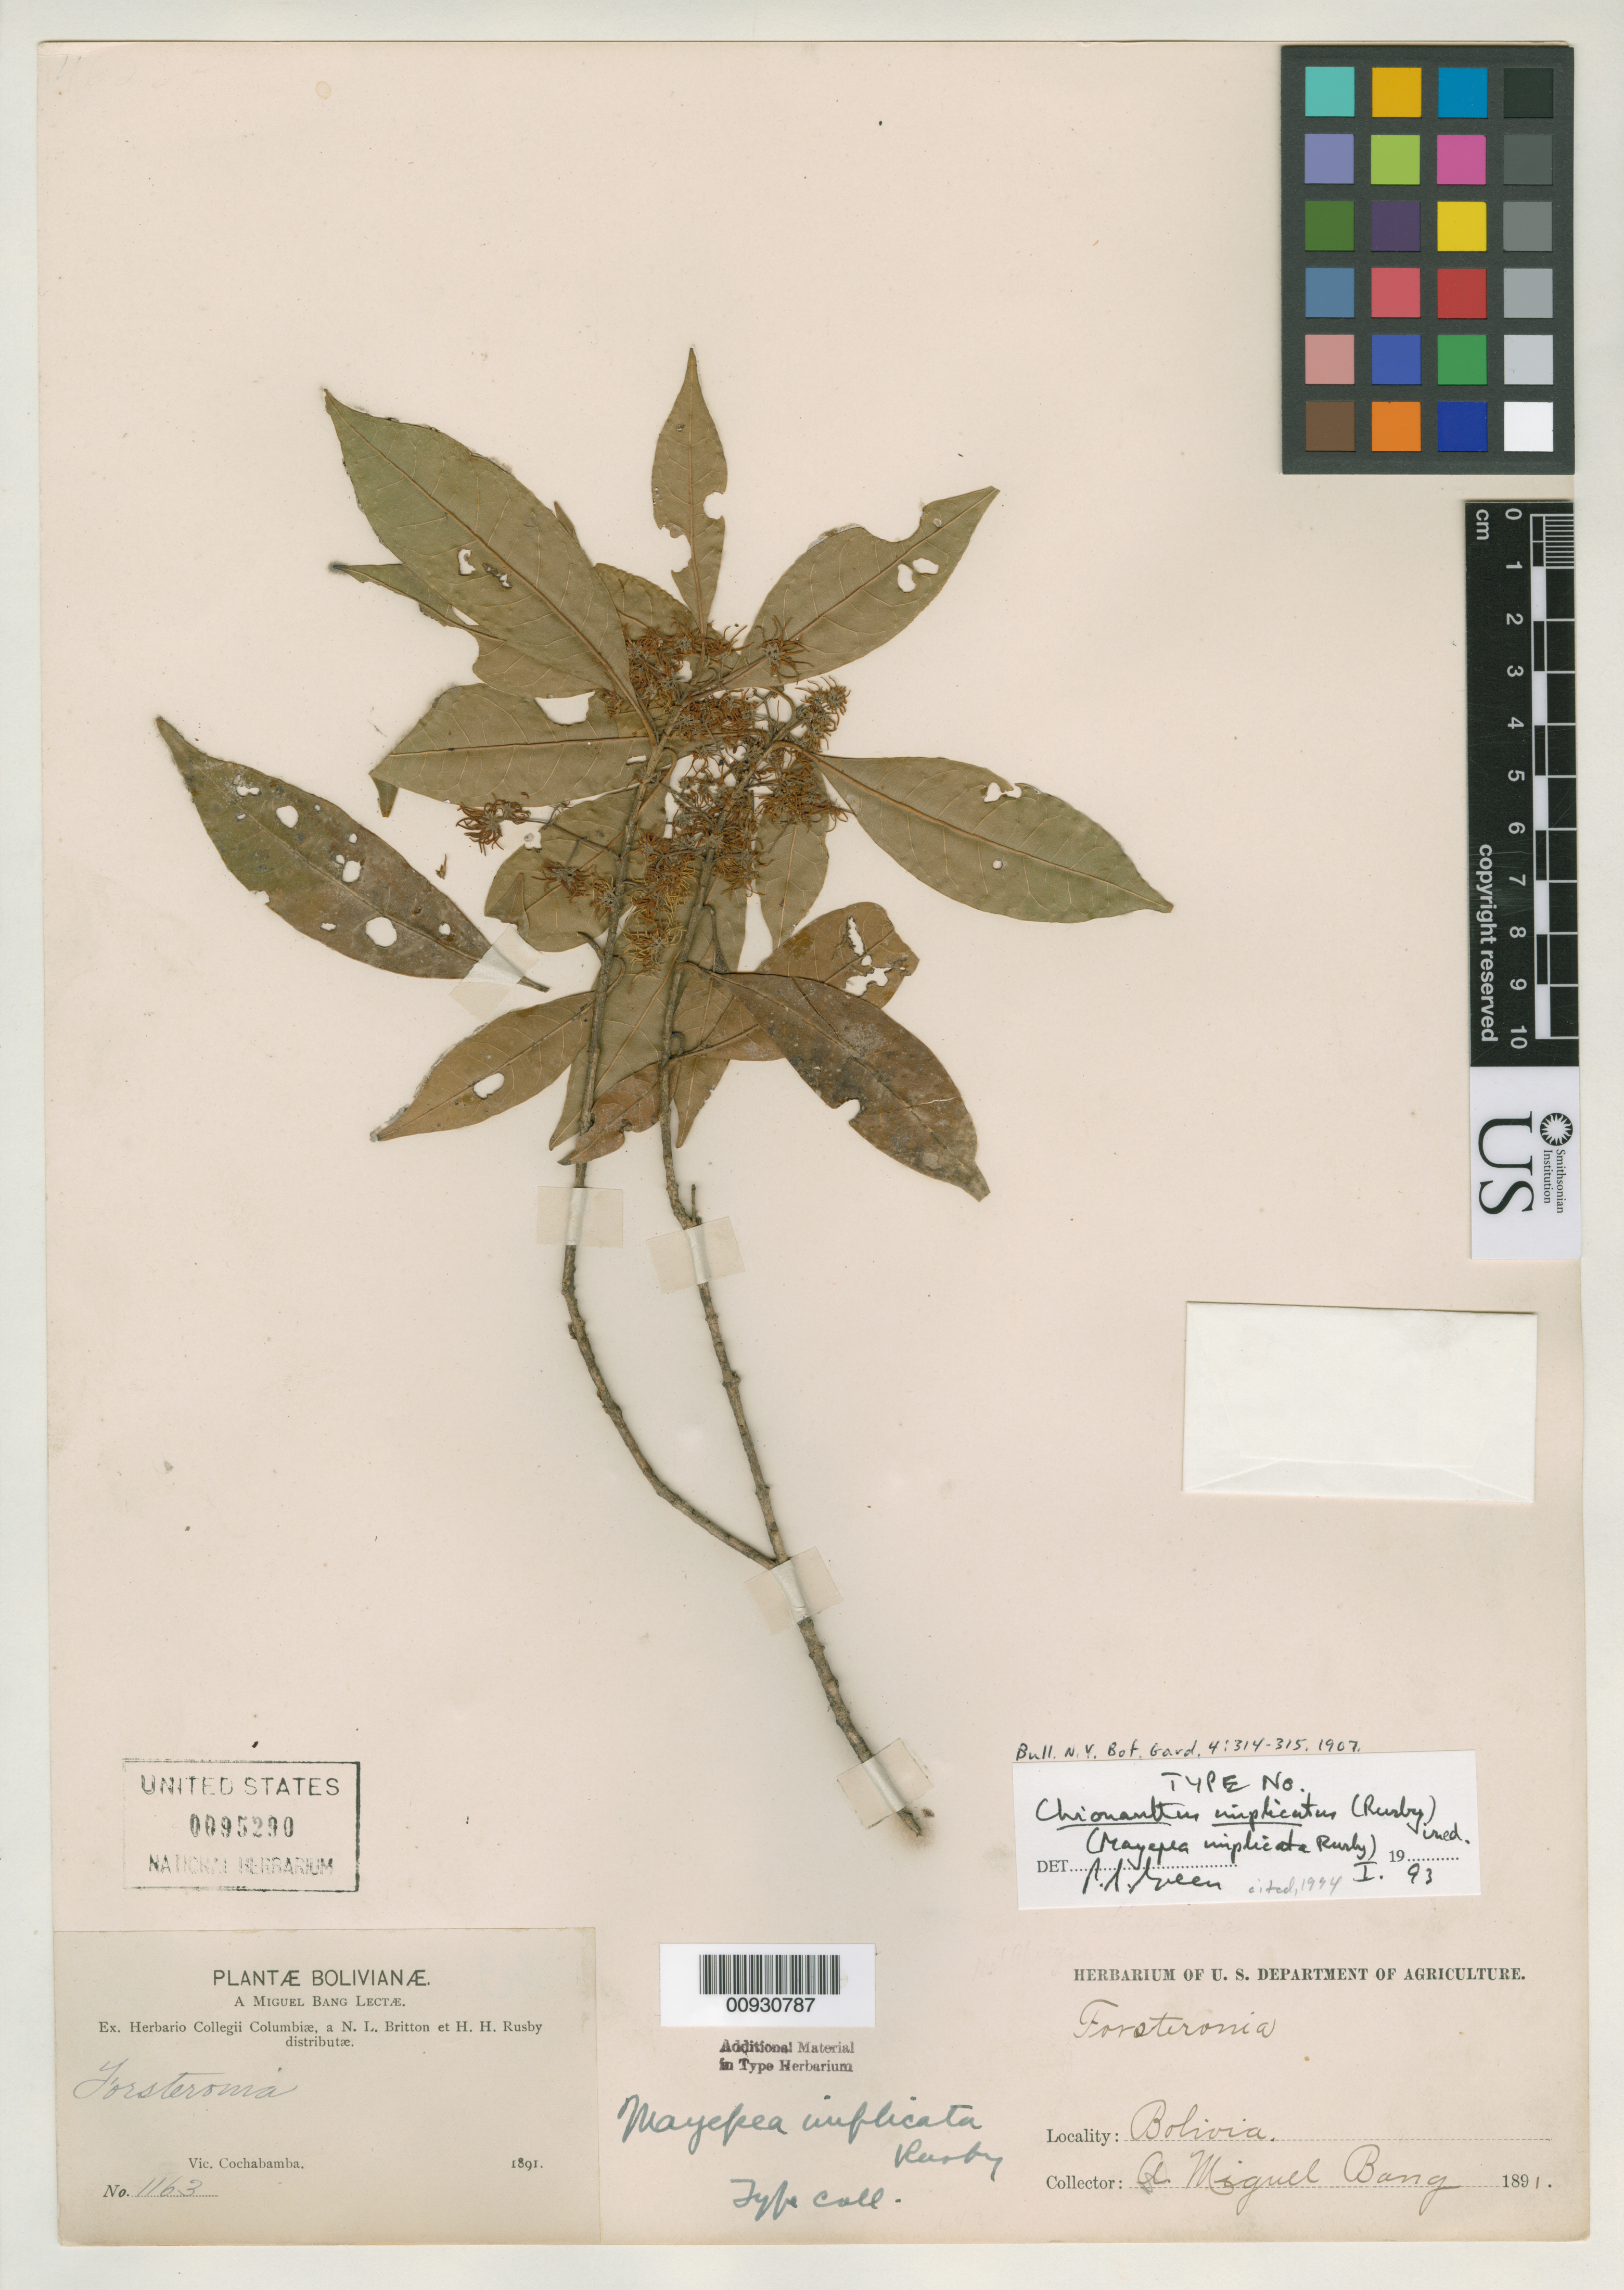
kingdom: Plantae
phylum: Tracheophyta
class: Magnoliopsida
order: Lamiales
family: Oleaceae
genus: Mayepea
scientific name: Mayepea implicata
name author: Rusby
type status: Isotype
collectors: M. Bang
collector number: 1163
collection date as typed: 1891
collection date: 1891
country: Bolivia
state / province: Cochabamba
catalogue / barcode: US 95290